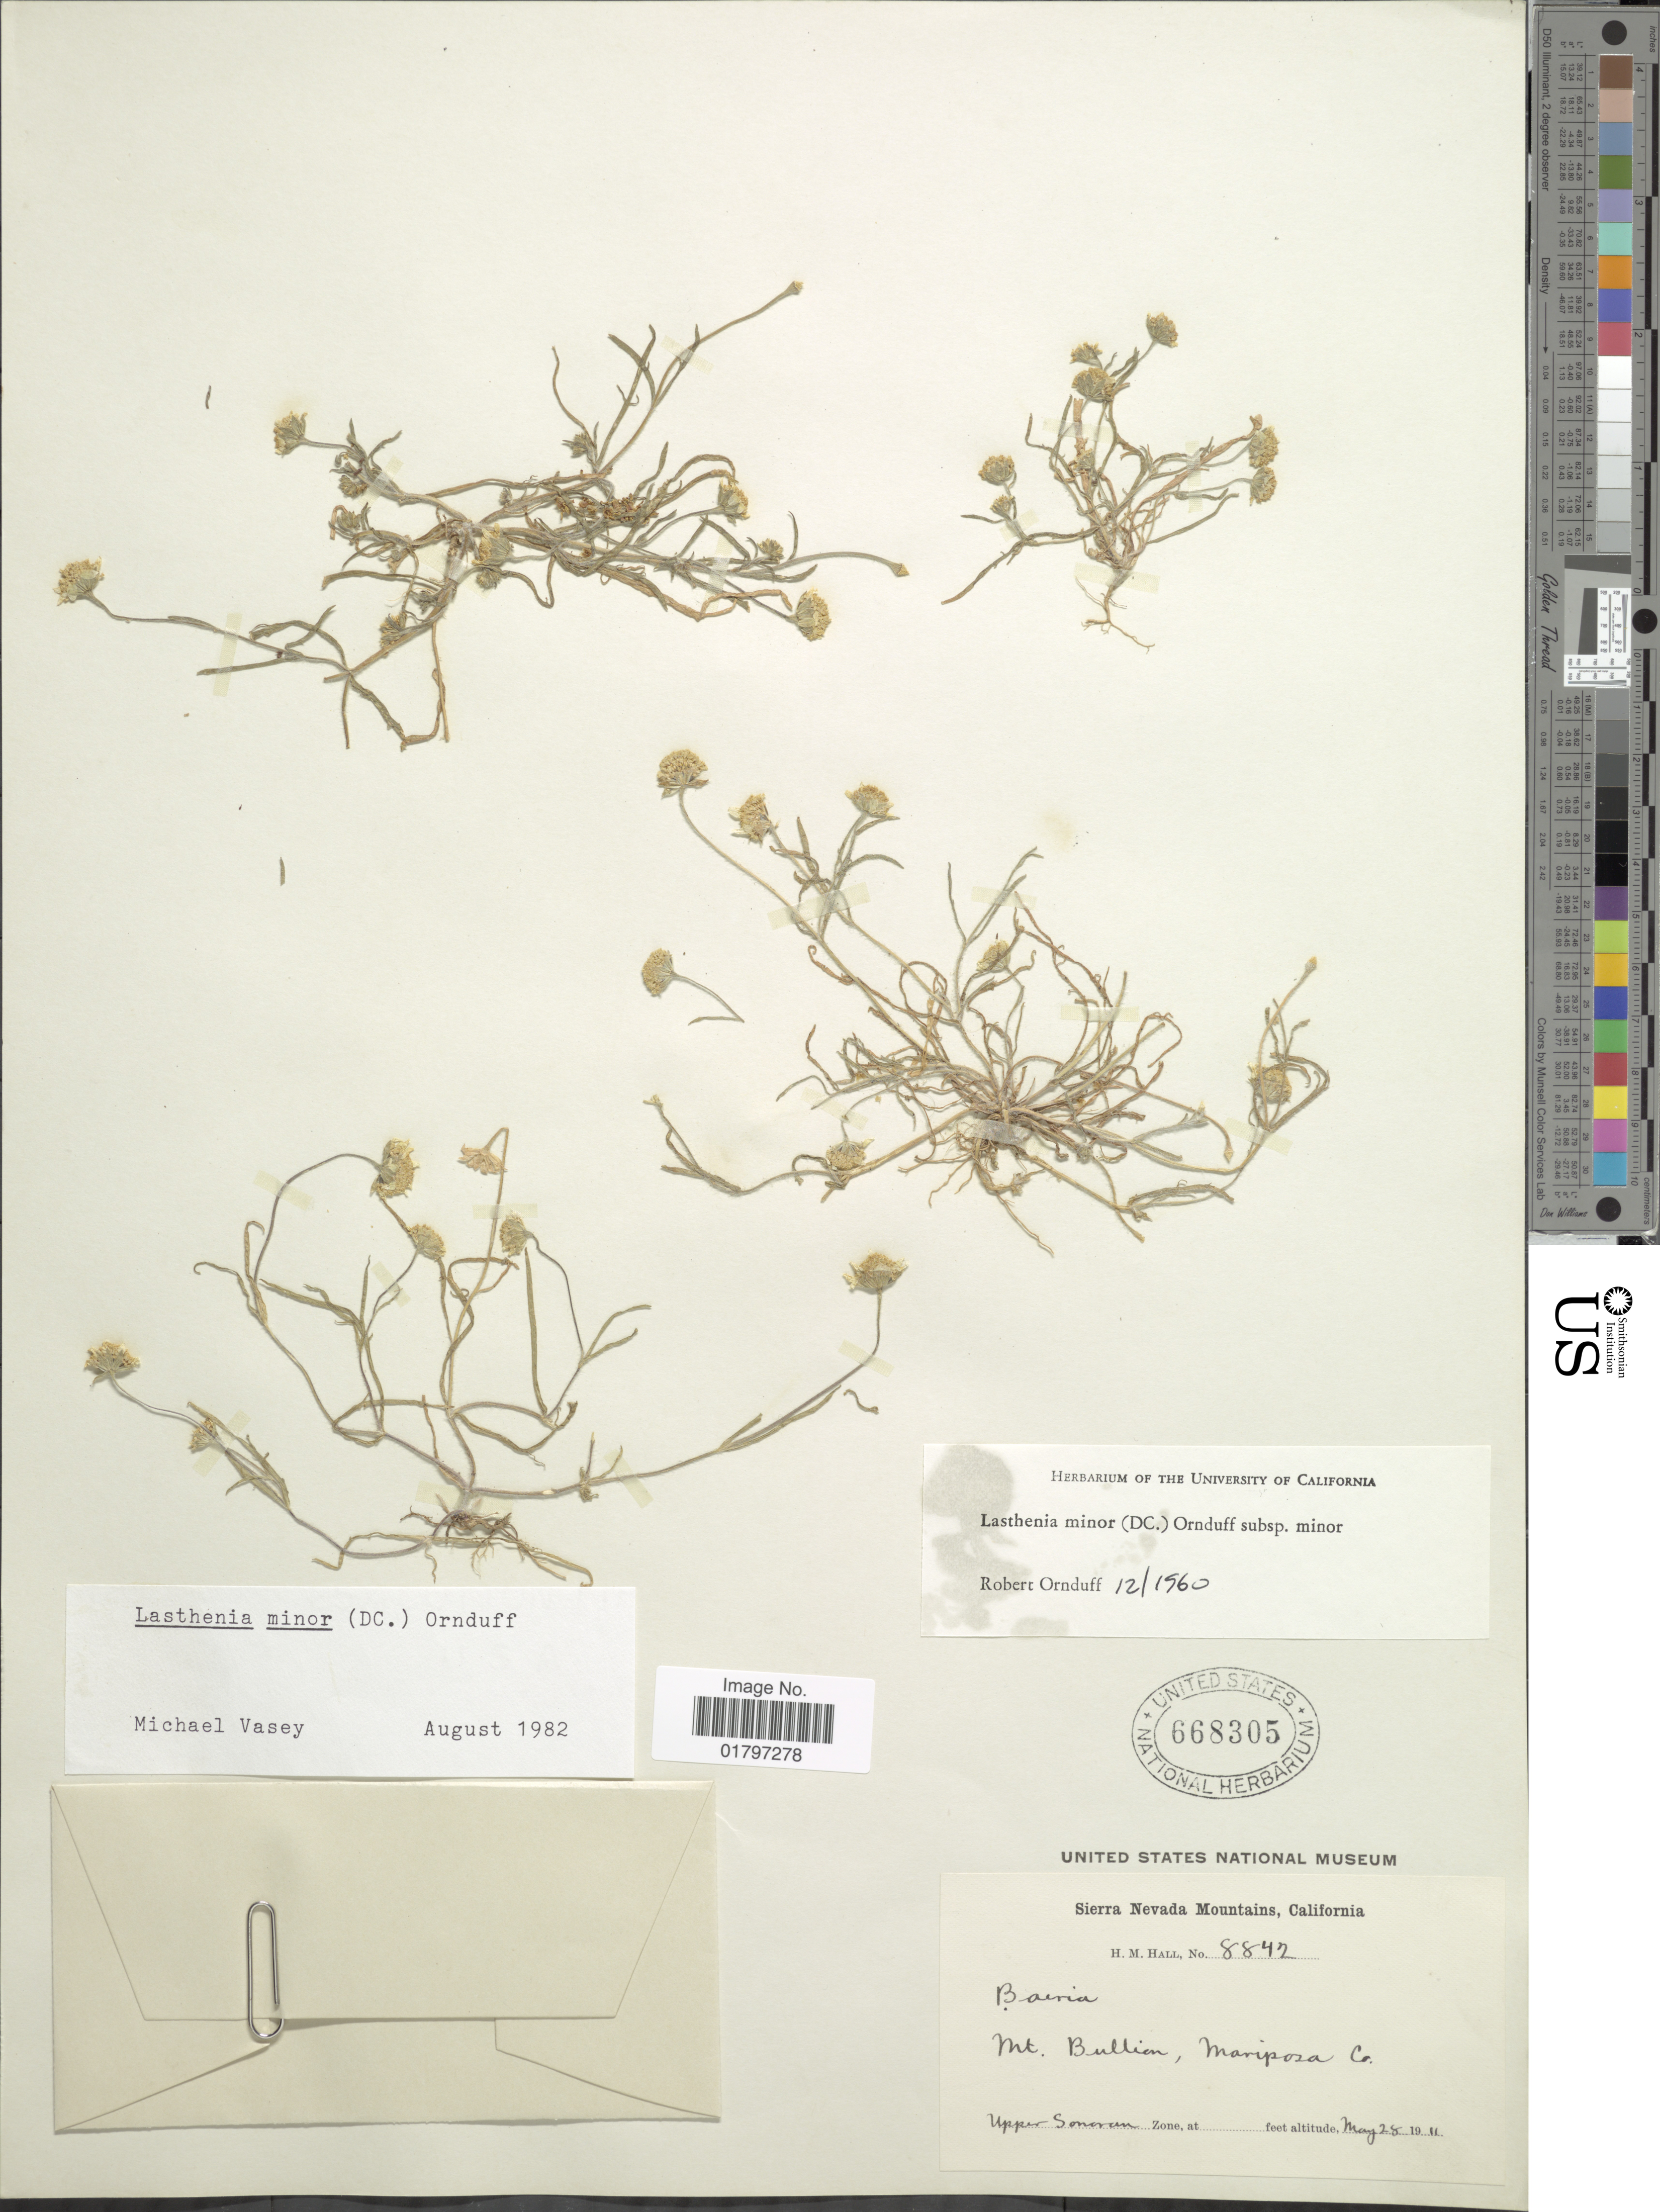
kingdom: Plantae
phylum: Tracheophyta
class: Magnoliopsida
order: Asterales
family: Asteraceae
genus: Lasthenia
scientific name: Lasthenia minor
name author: (DC.) Ornduff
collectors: H. M. Hall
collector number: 8842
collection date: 1911-05-28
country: United States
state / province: California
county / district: Mariposa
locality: Sierra Nevada Mountains. Mt. Billuon, Mariposa Co.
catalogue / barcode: US 668305